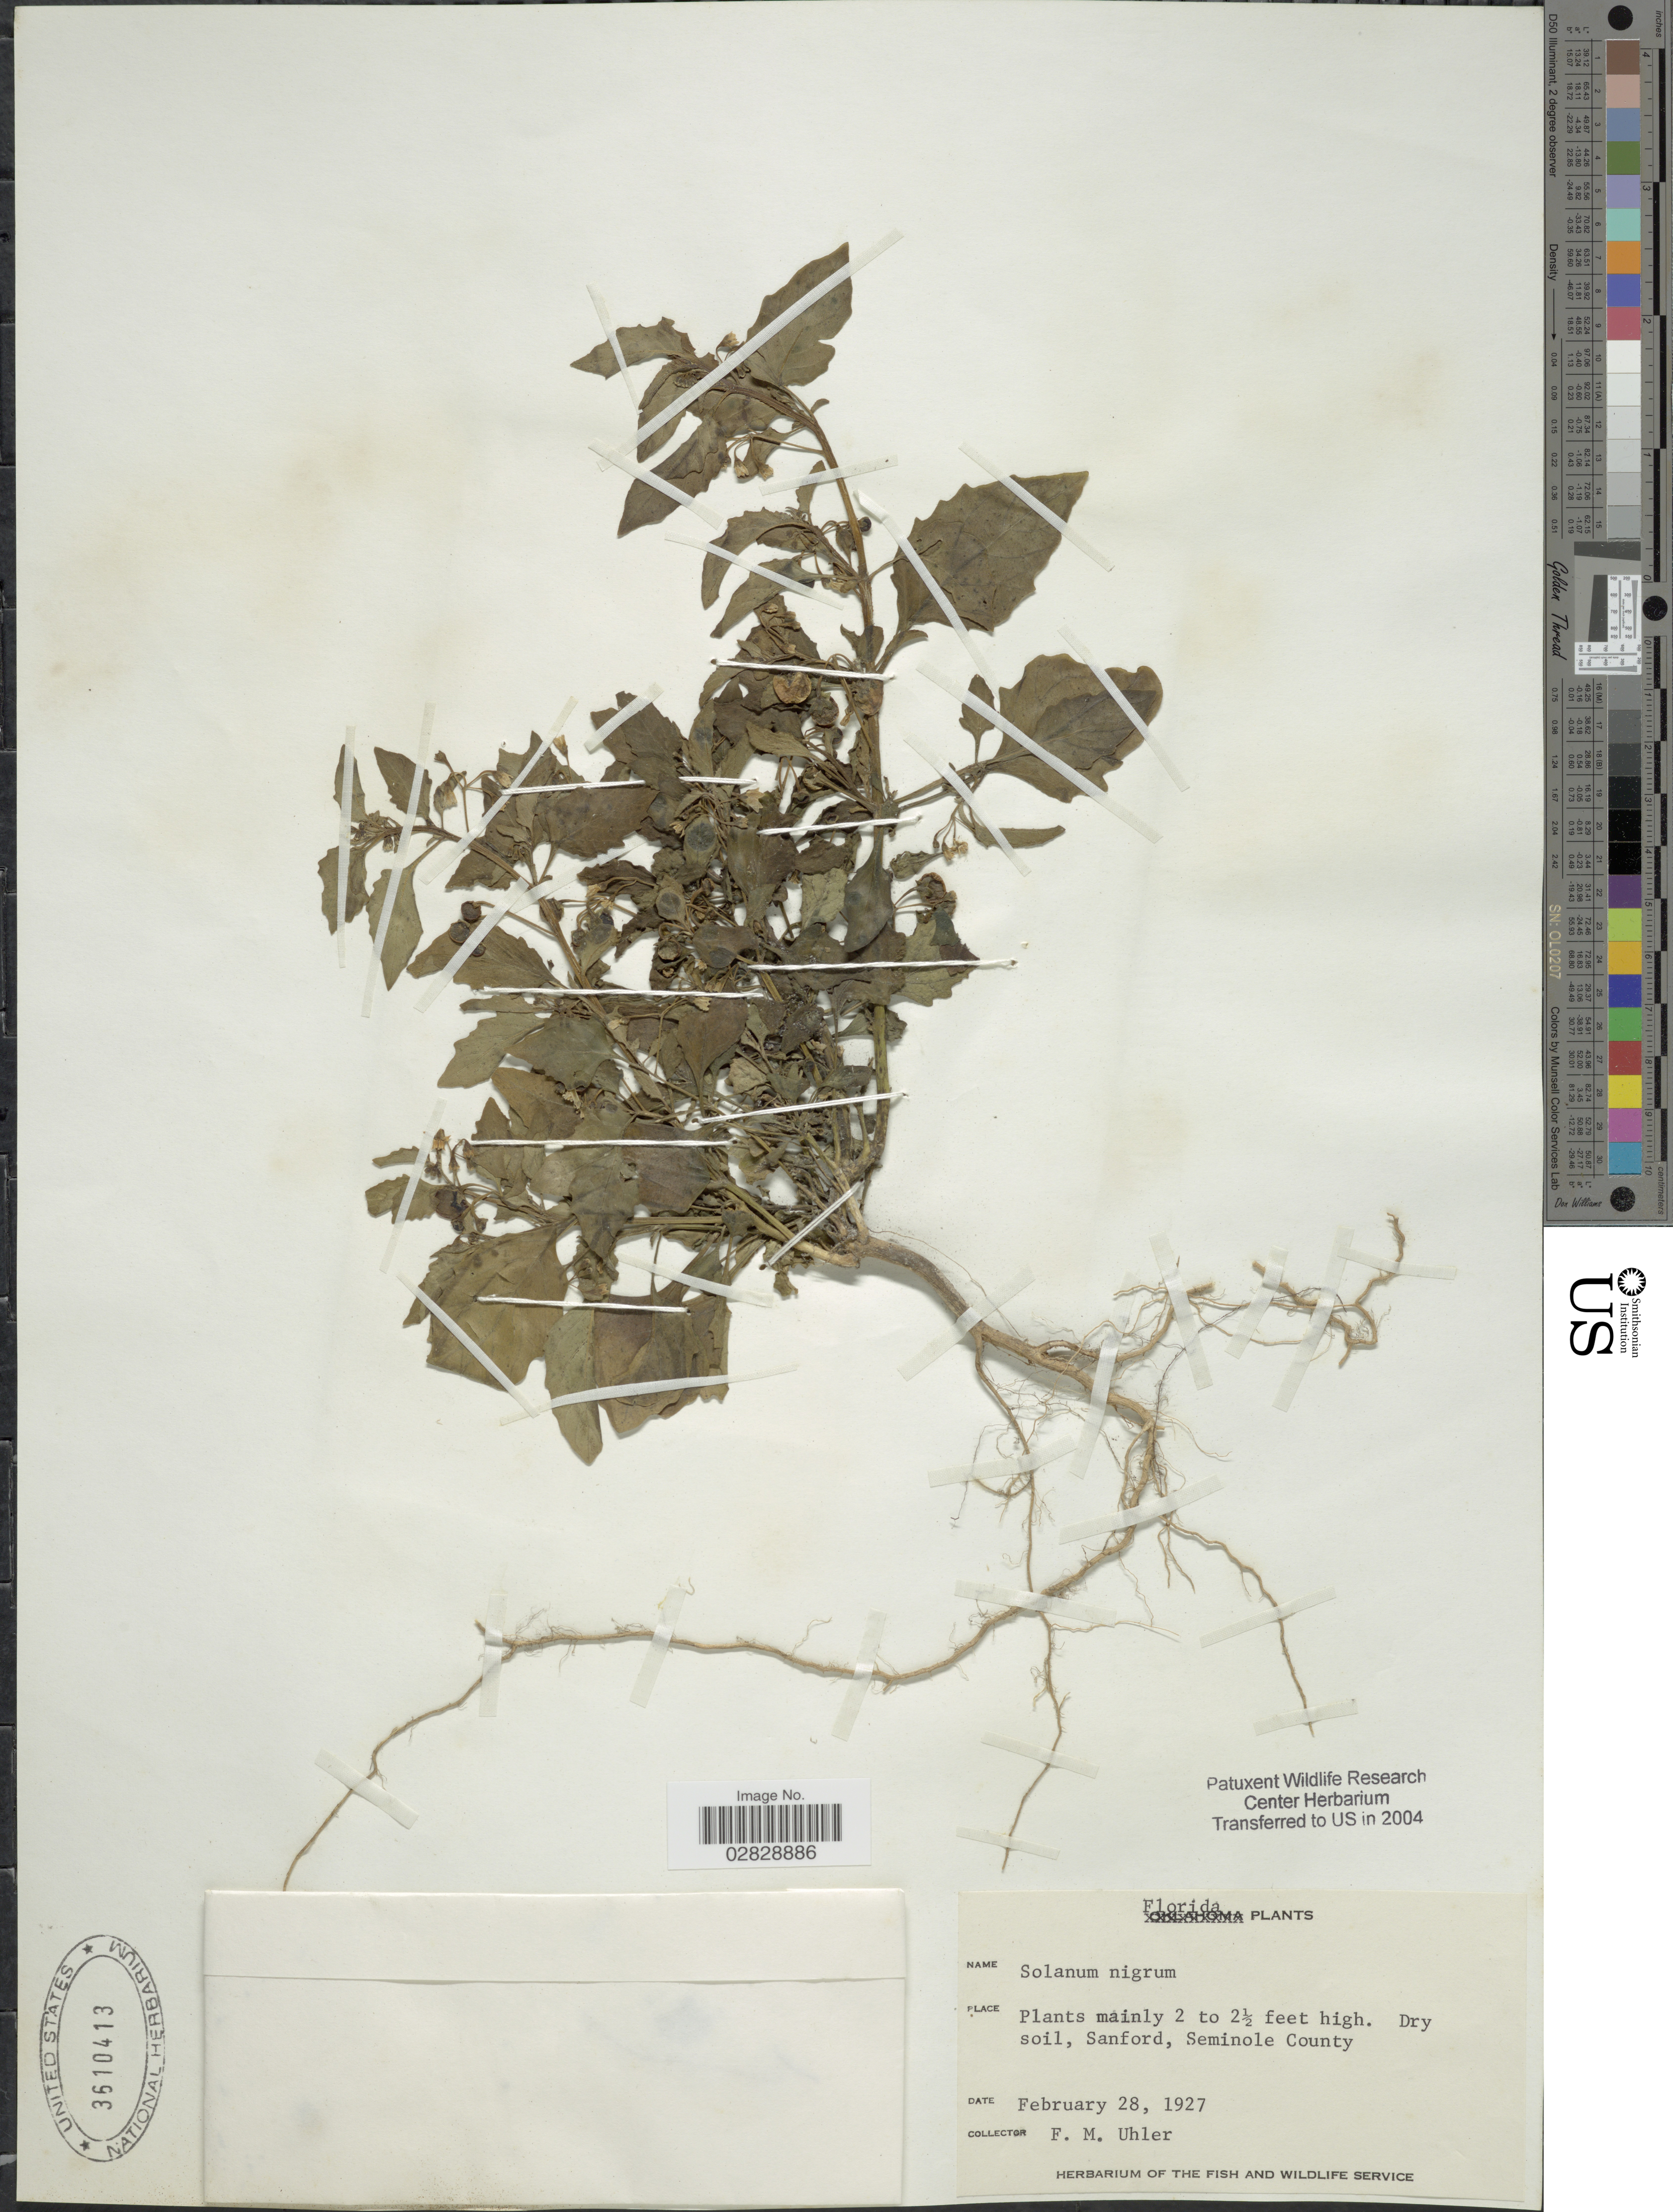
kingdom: Plantae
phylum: Tracheophyta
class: Magnoliopsida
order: Solanales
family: Solanaceae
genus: Solanum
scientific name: Solanum nigrescens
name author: M. Martens & Galeotti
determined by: Knapp, S. D.; Särkinen, T.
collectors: F. M. Uhler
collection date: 1927-02-28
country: United States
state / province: Florida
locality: Sanford, Seminole County.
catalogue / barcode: US 3610413